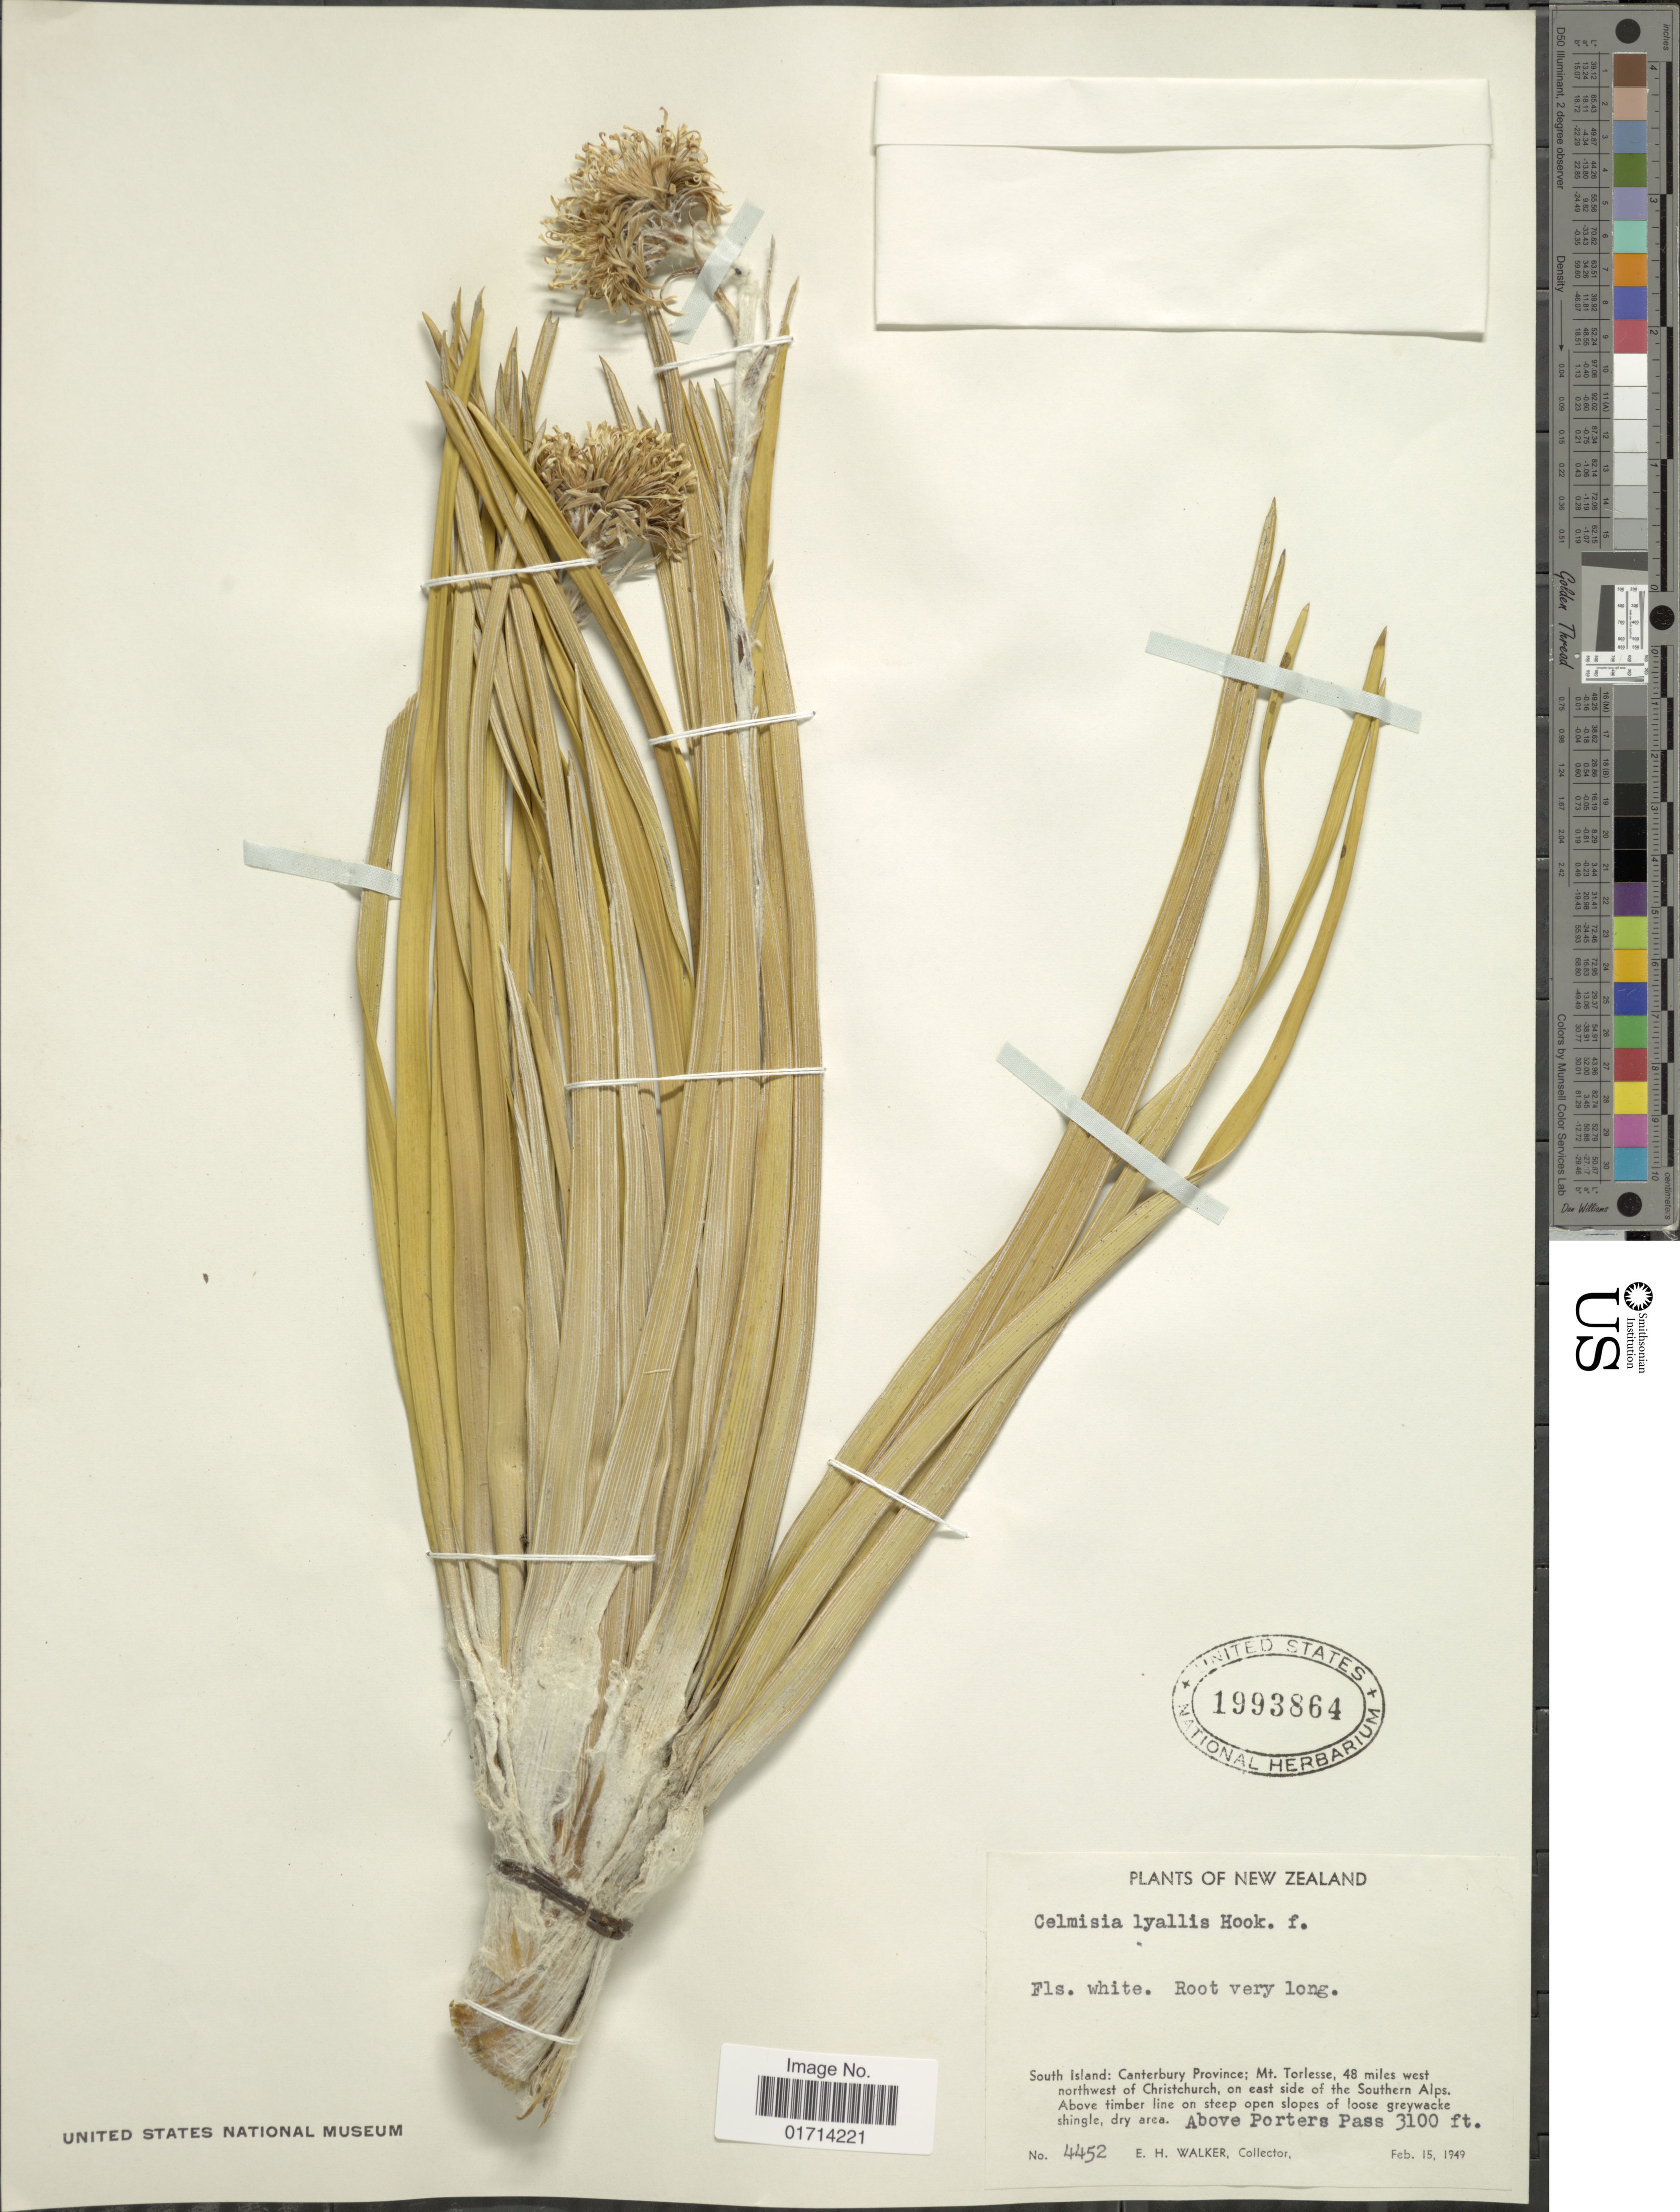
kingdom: Plantae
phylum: Tracheophyta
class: Magnoliopsida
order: Asterales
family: Asteraceae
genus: Celmisia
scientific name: Celmisia lyallii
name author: Hook. f.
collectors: E. H. Walker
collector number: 4452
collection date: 1949-02-15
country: New Zealand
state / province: Canterbury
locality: South Island: Canterbury Province; Mt. Torlesse, 48 miles west northwest of Christchurch, on east side of the Southern Alps, above timber line on steep open slopes of loose greywacke shingle, above Porters Pass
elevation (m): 945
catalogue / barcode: US 1993864